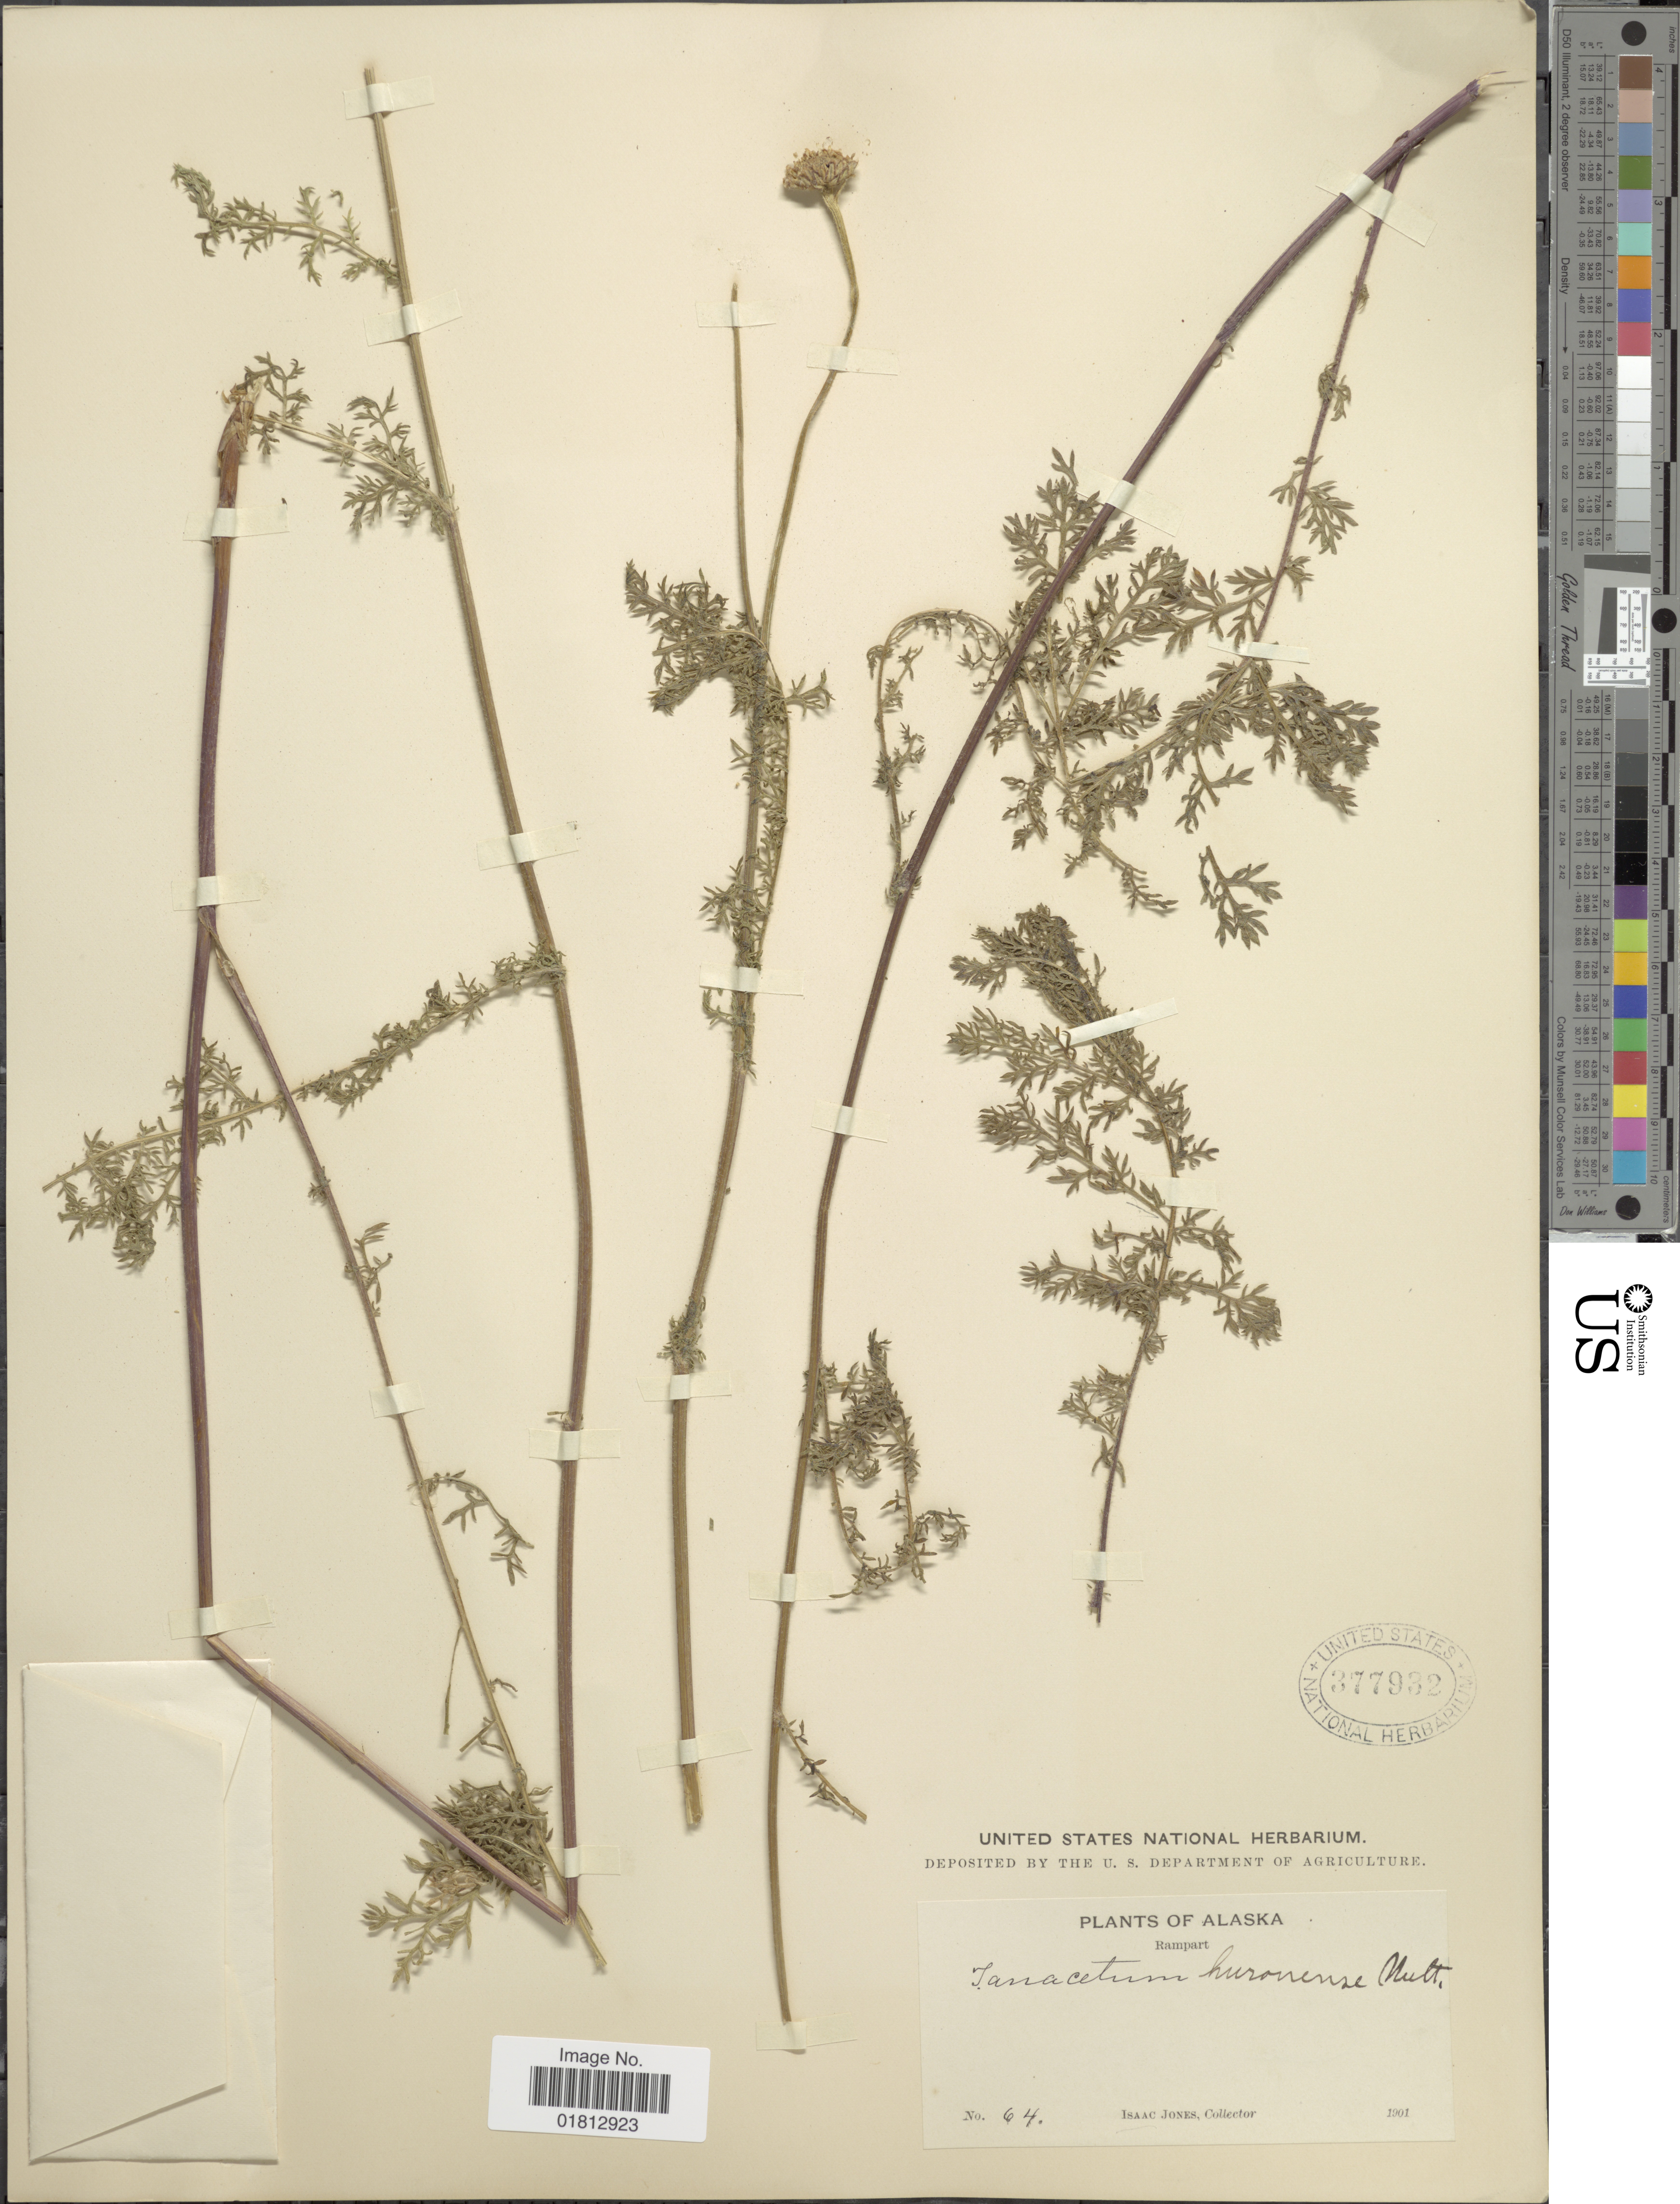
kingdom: Plantae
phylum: Tracheophyta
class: Magnoliopsida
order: Asterales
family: Asteraceae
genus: Tanacetum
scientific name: Tanacetum huronense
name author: Nutt.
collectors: I. Jones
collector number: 64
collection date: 1901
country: United States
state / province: Alaska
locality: Rampart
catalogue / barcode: US 377932